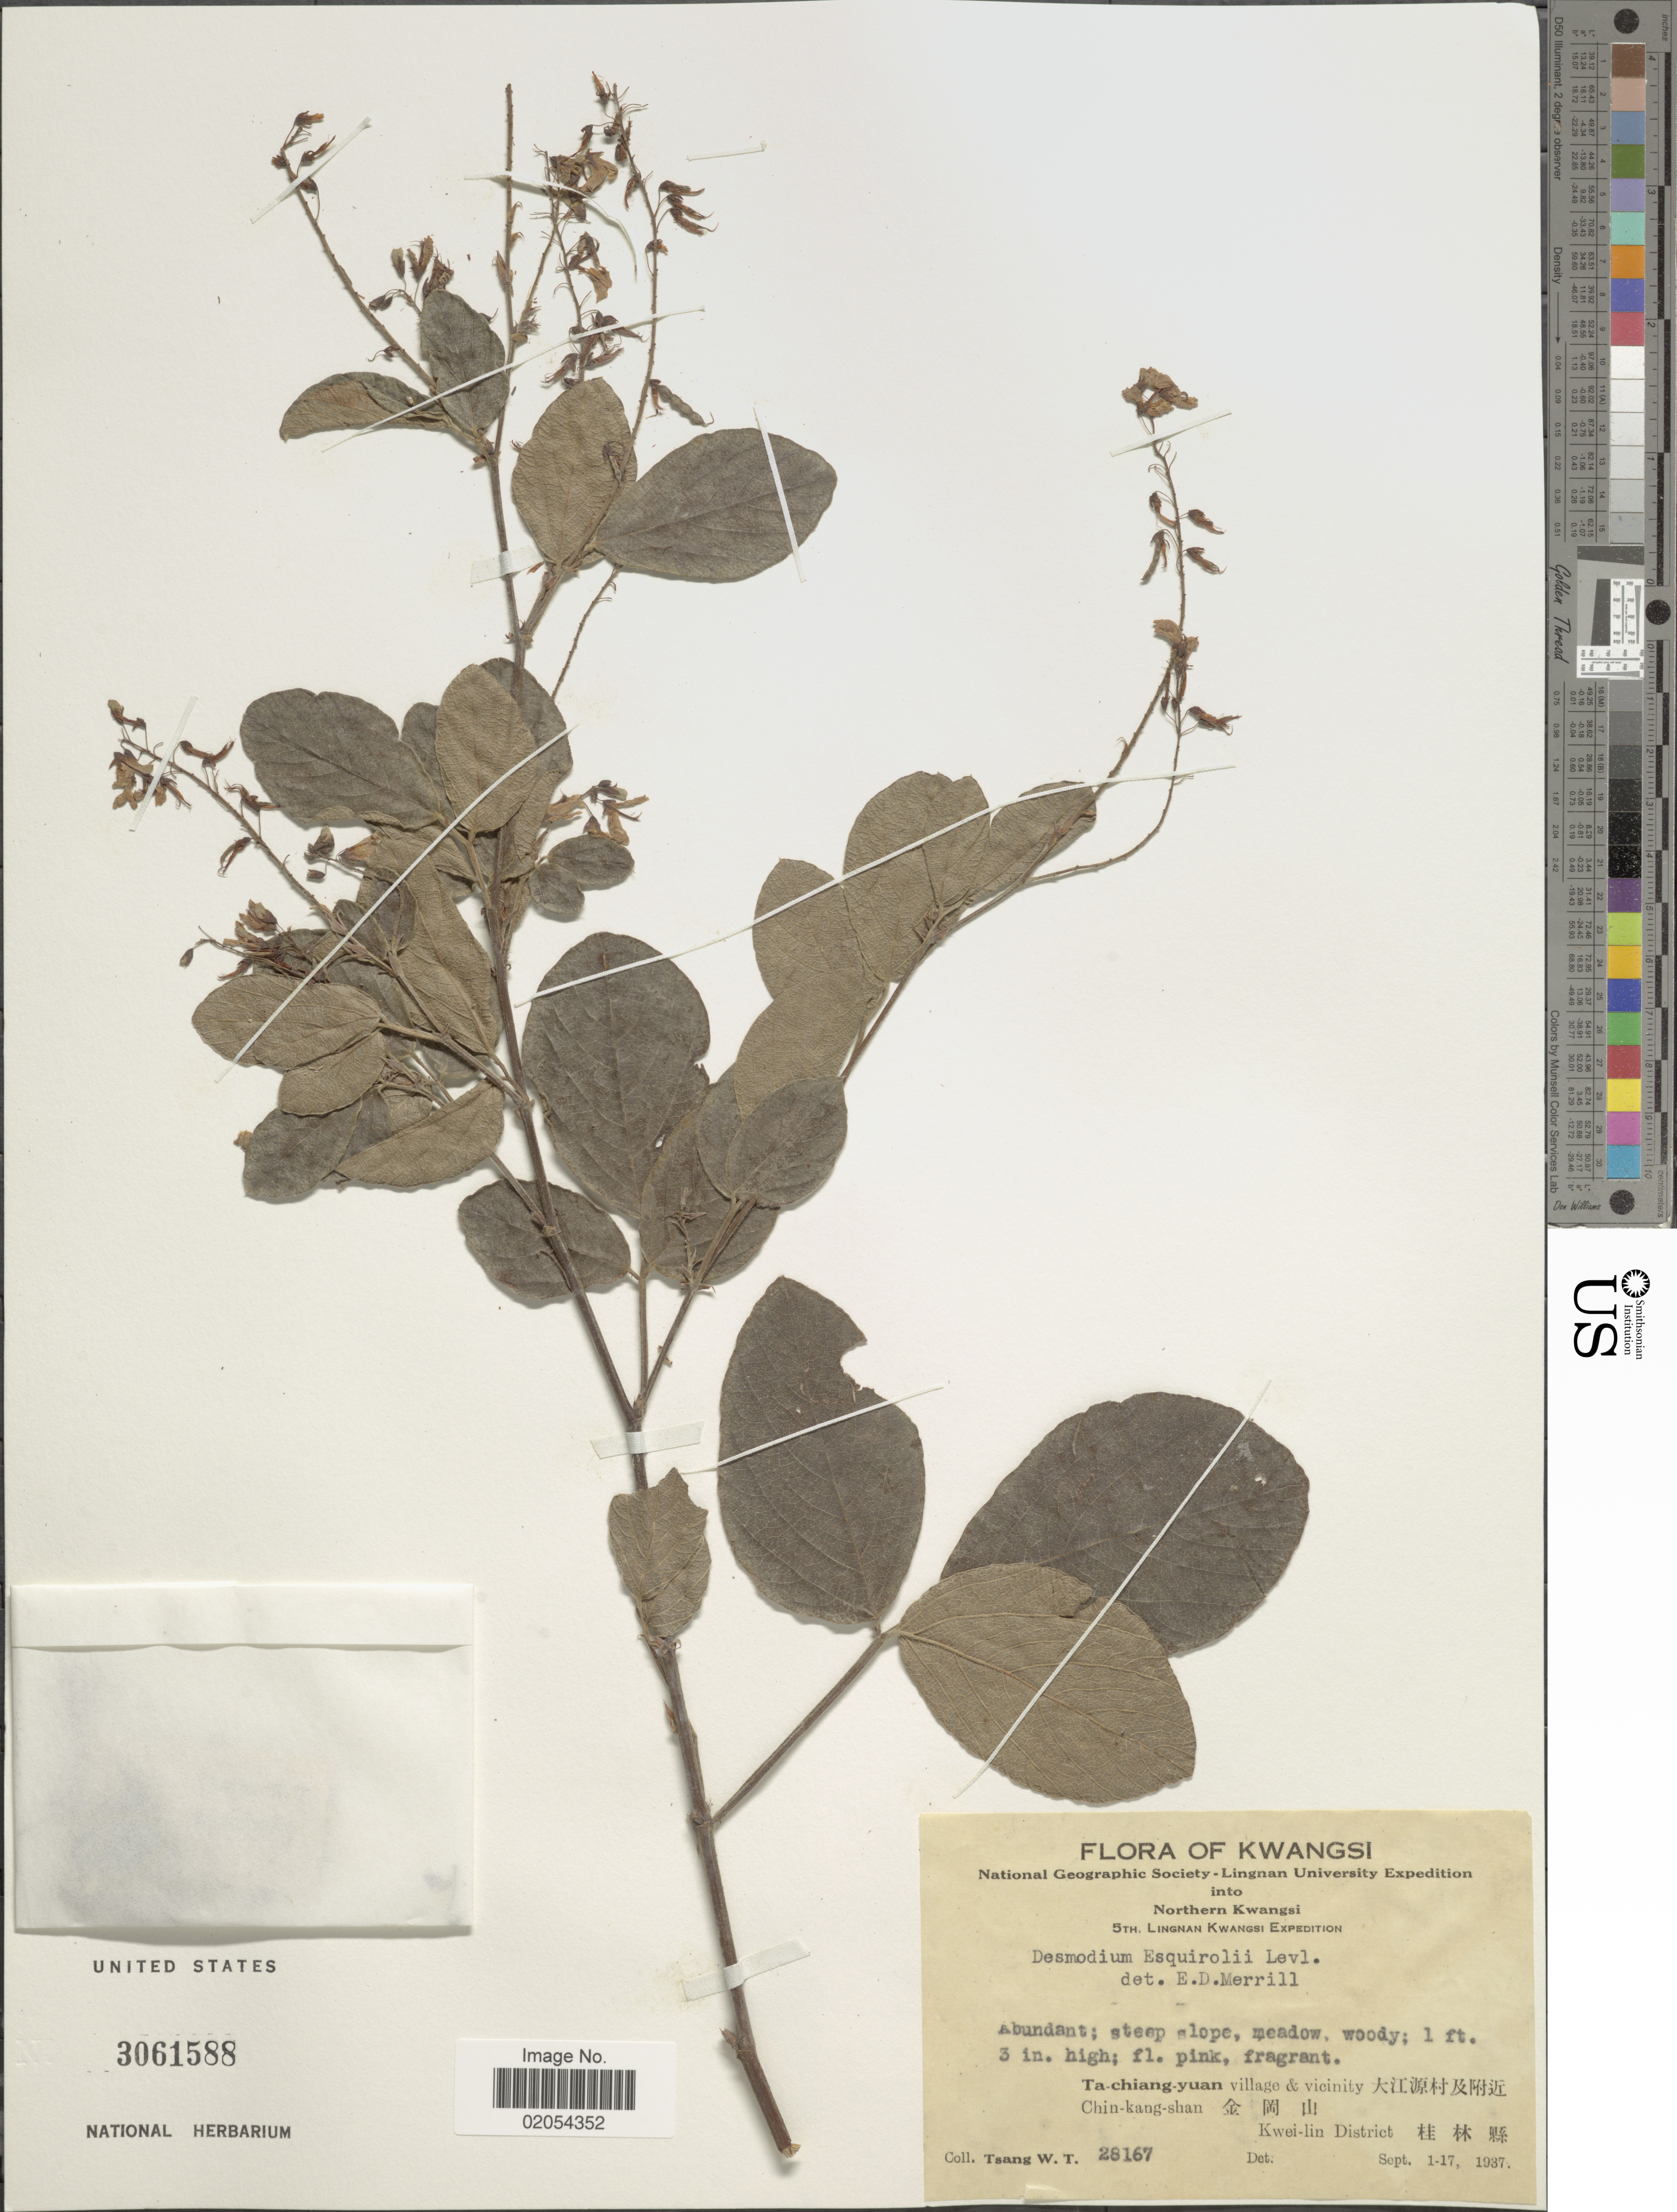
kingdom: Plantae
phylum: Tracheophyta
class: Magnoliopsida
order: Fabales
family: Fabaceae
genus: Ototropis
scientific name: Ototropis multiflora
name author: (DC.) H. Ohashi & K. Ohashi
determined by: Strong, Mark T., (BOT), Smithsonian Institution - National Museum of Natural History (UNITED STATES)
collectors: W. T. Tsang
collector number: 28167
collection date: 1937-09-01/1937-09-17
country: China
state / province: Guangxi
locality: Kwangsi, Northern Kwangsi, Ta-chiang-yuan village & vicinity , Chin-kang-shan.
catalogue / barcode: US 3061588